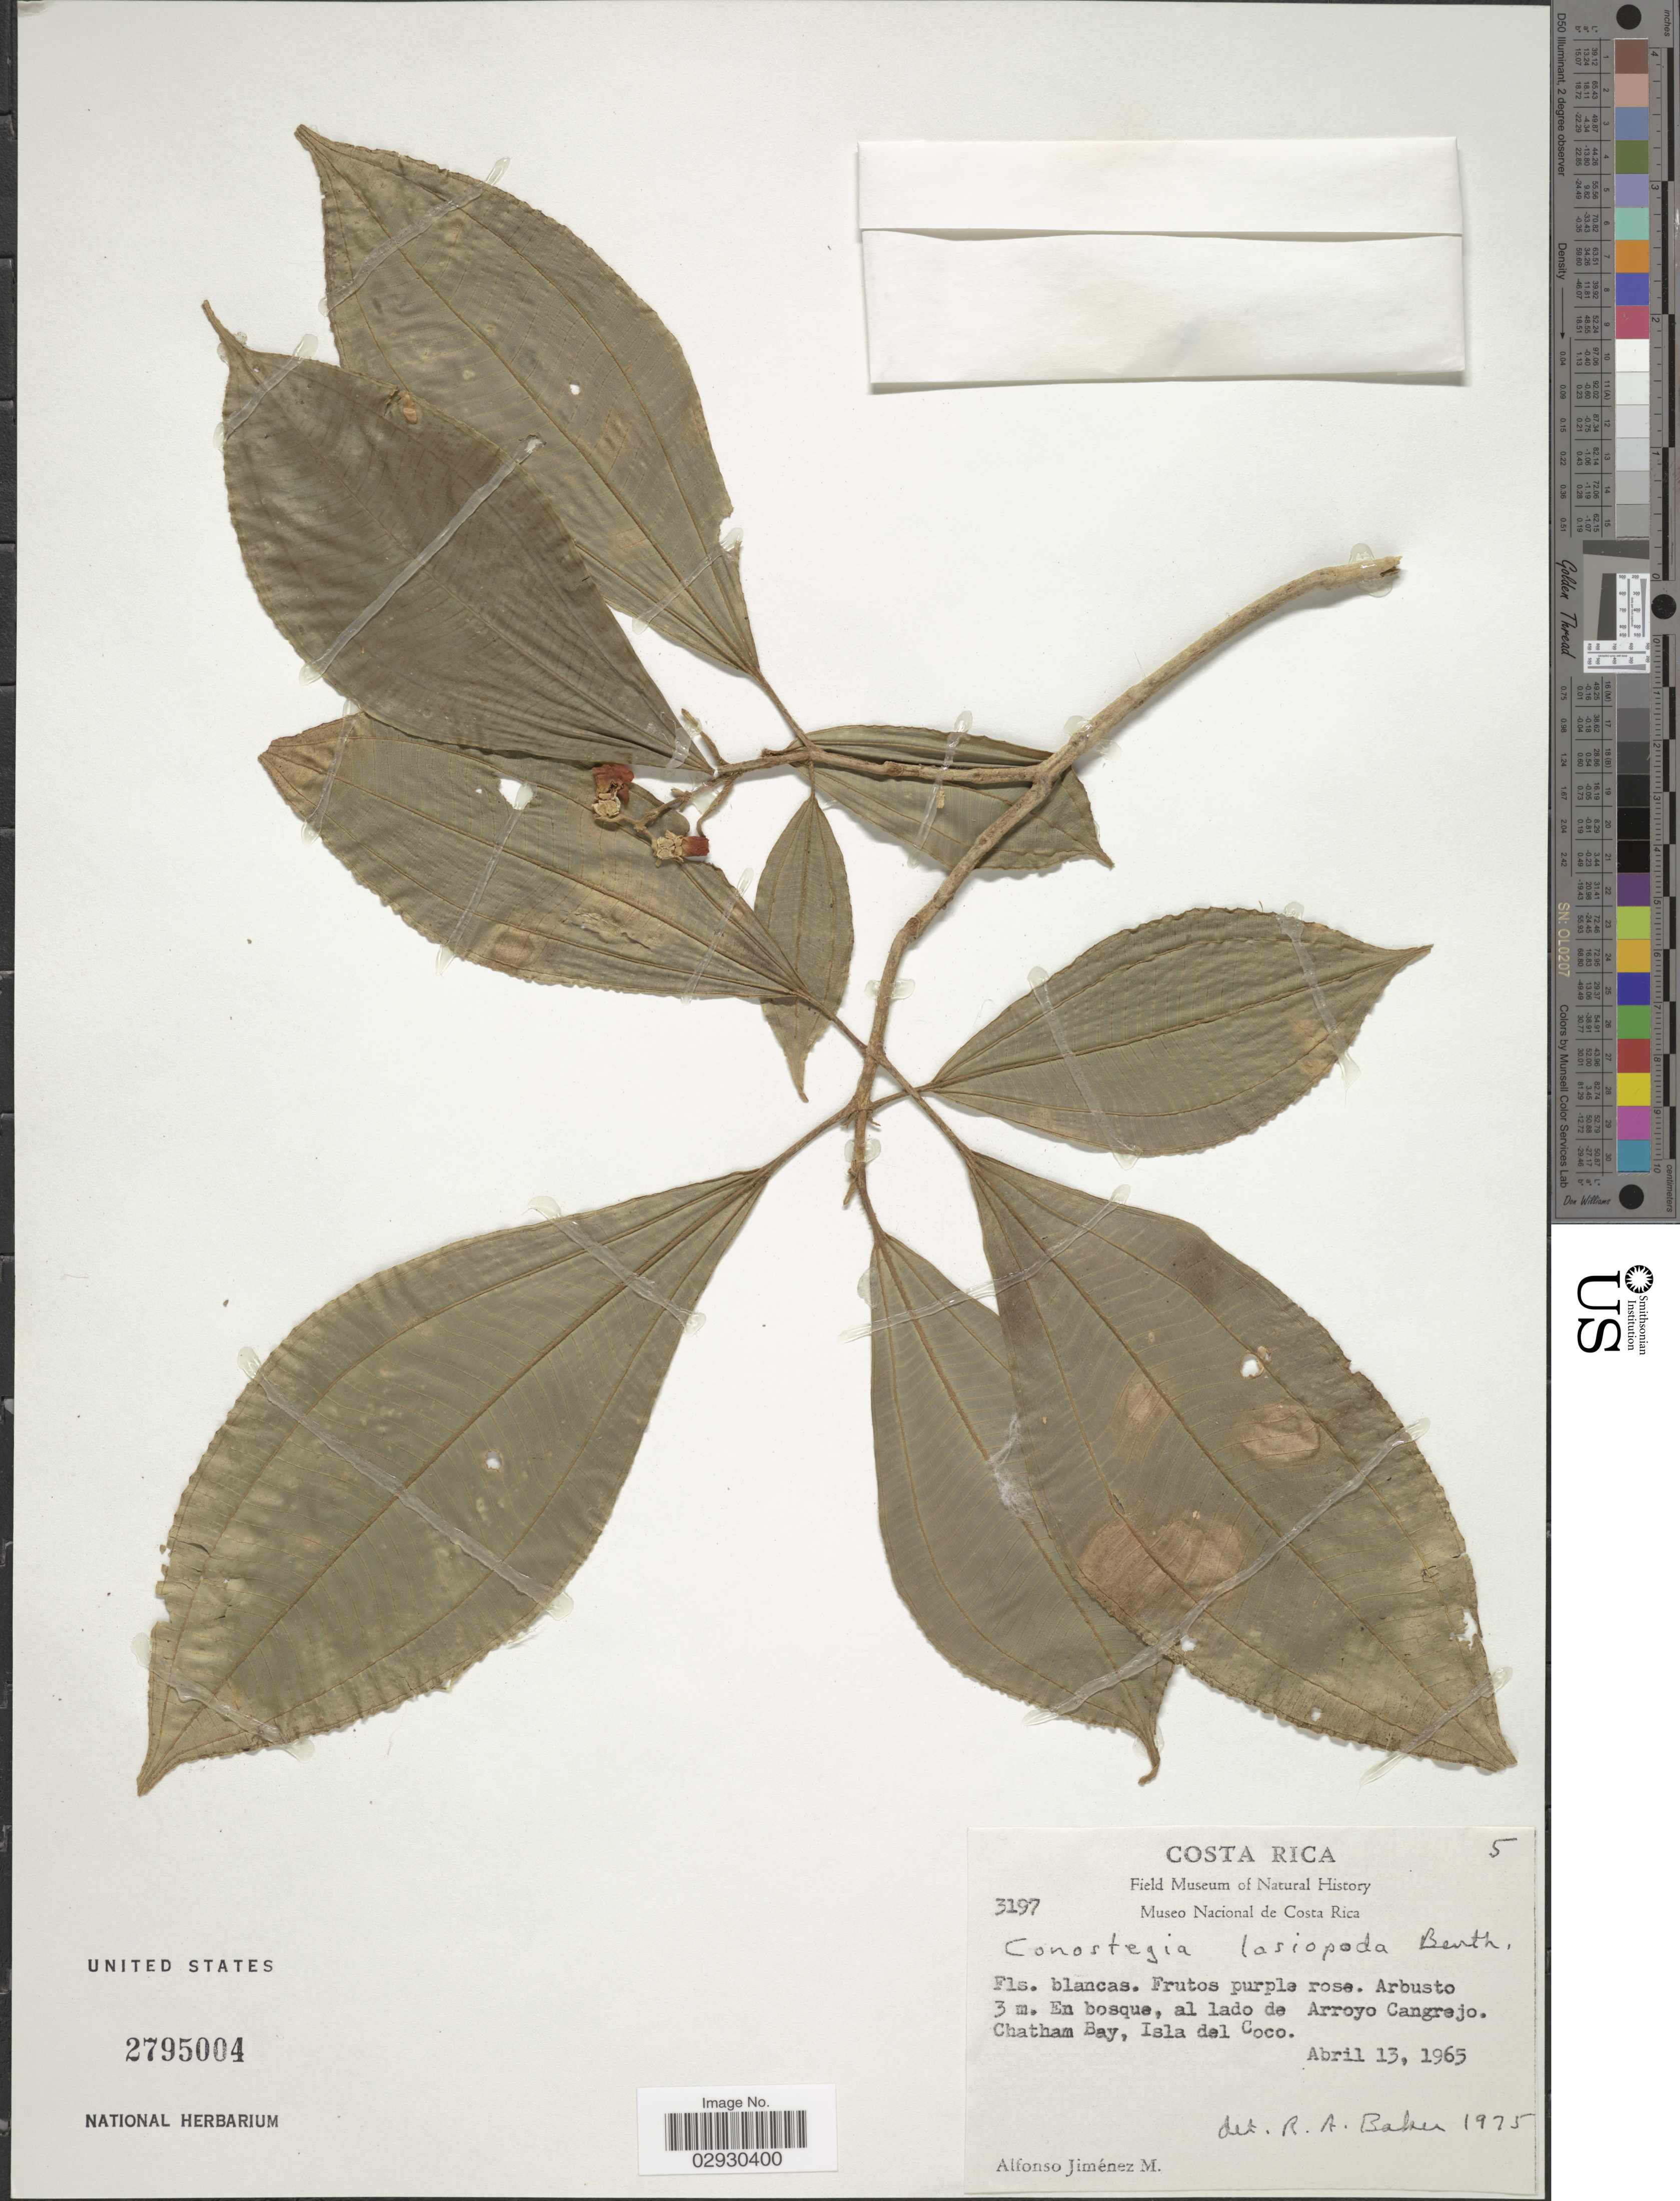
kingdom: Plantae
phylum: Tracheophyta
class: Magnoliopsida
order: Myrtales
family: Melastomataceae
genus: Conostegia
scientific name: Conostegia lasiopoda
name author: Benth.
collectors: A. Jimenez M.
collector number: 3197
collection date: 1965-04-13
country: Costa Rica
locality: En bosque, al lado de Arroyo Cangrejo. Chatham Bay, Isla del Coco.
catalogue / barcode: US 2795004